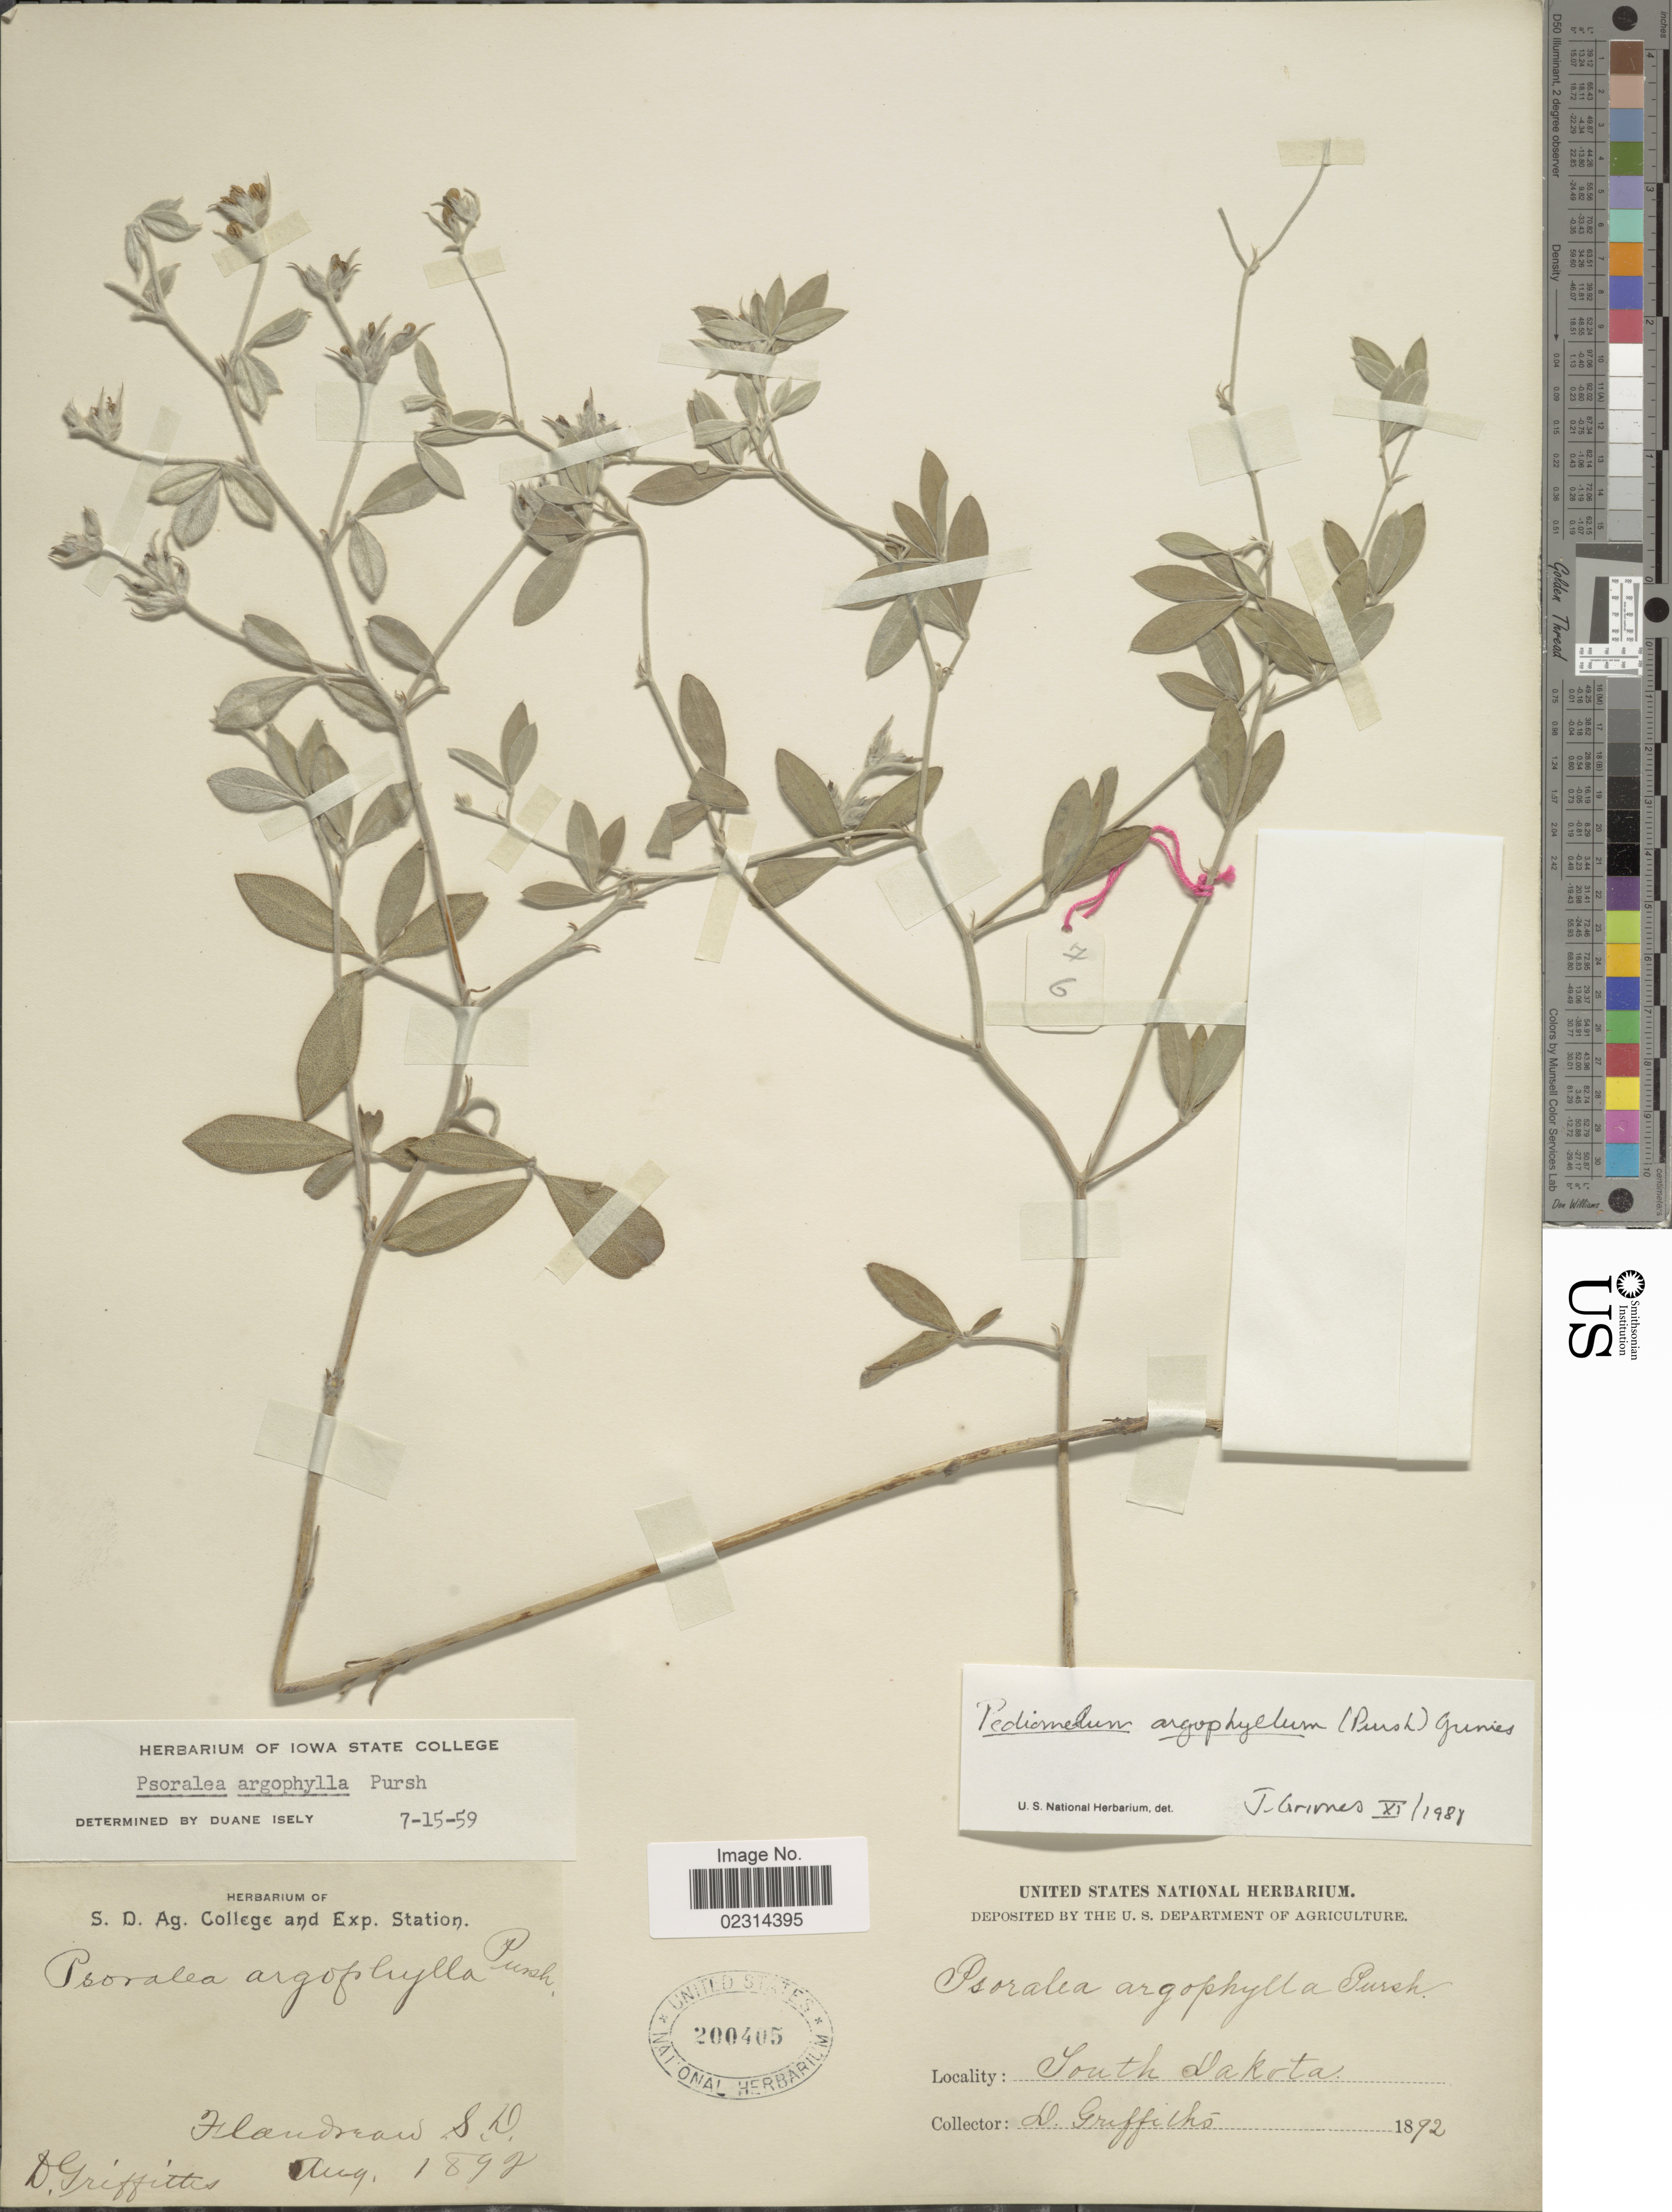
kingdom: Plantae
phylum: Tracheophyta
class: Magnoliopsida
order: Fabales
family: Fabaceae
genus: Pediomelum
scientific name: Pediomelum argophyllum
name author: (Pursh) J.W. Grimes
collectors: D. Griffiths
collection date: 1892-08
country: United States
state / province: South Dakota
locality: Flandraw [Flandreau]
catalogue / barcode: US 200405